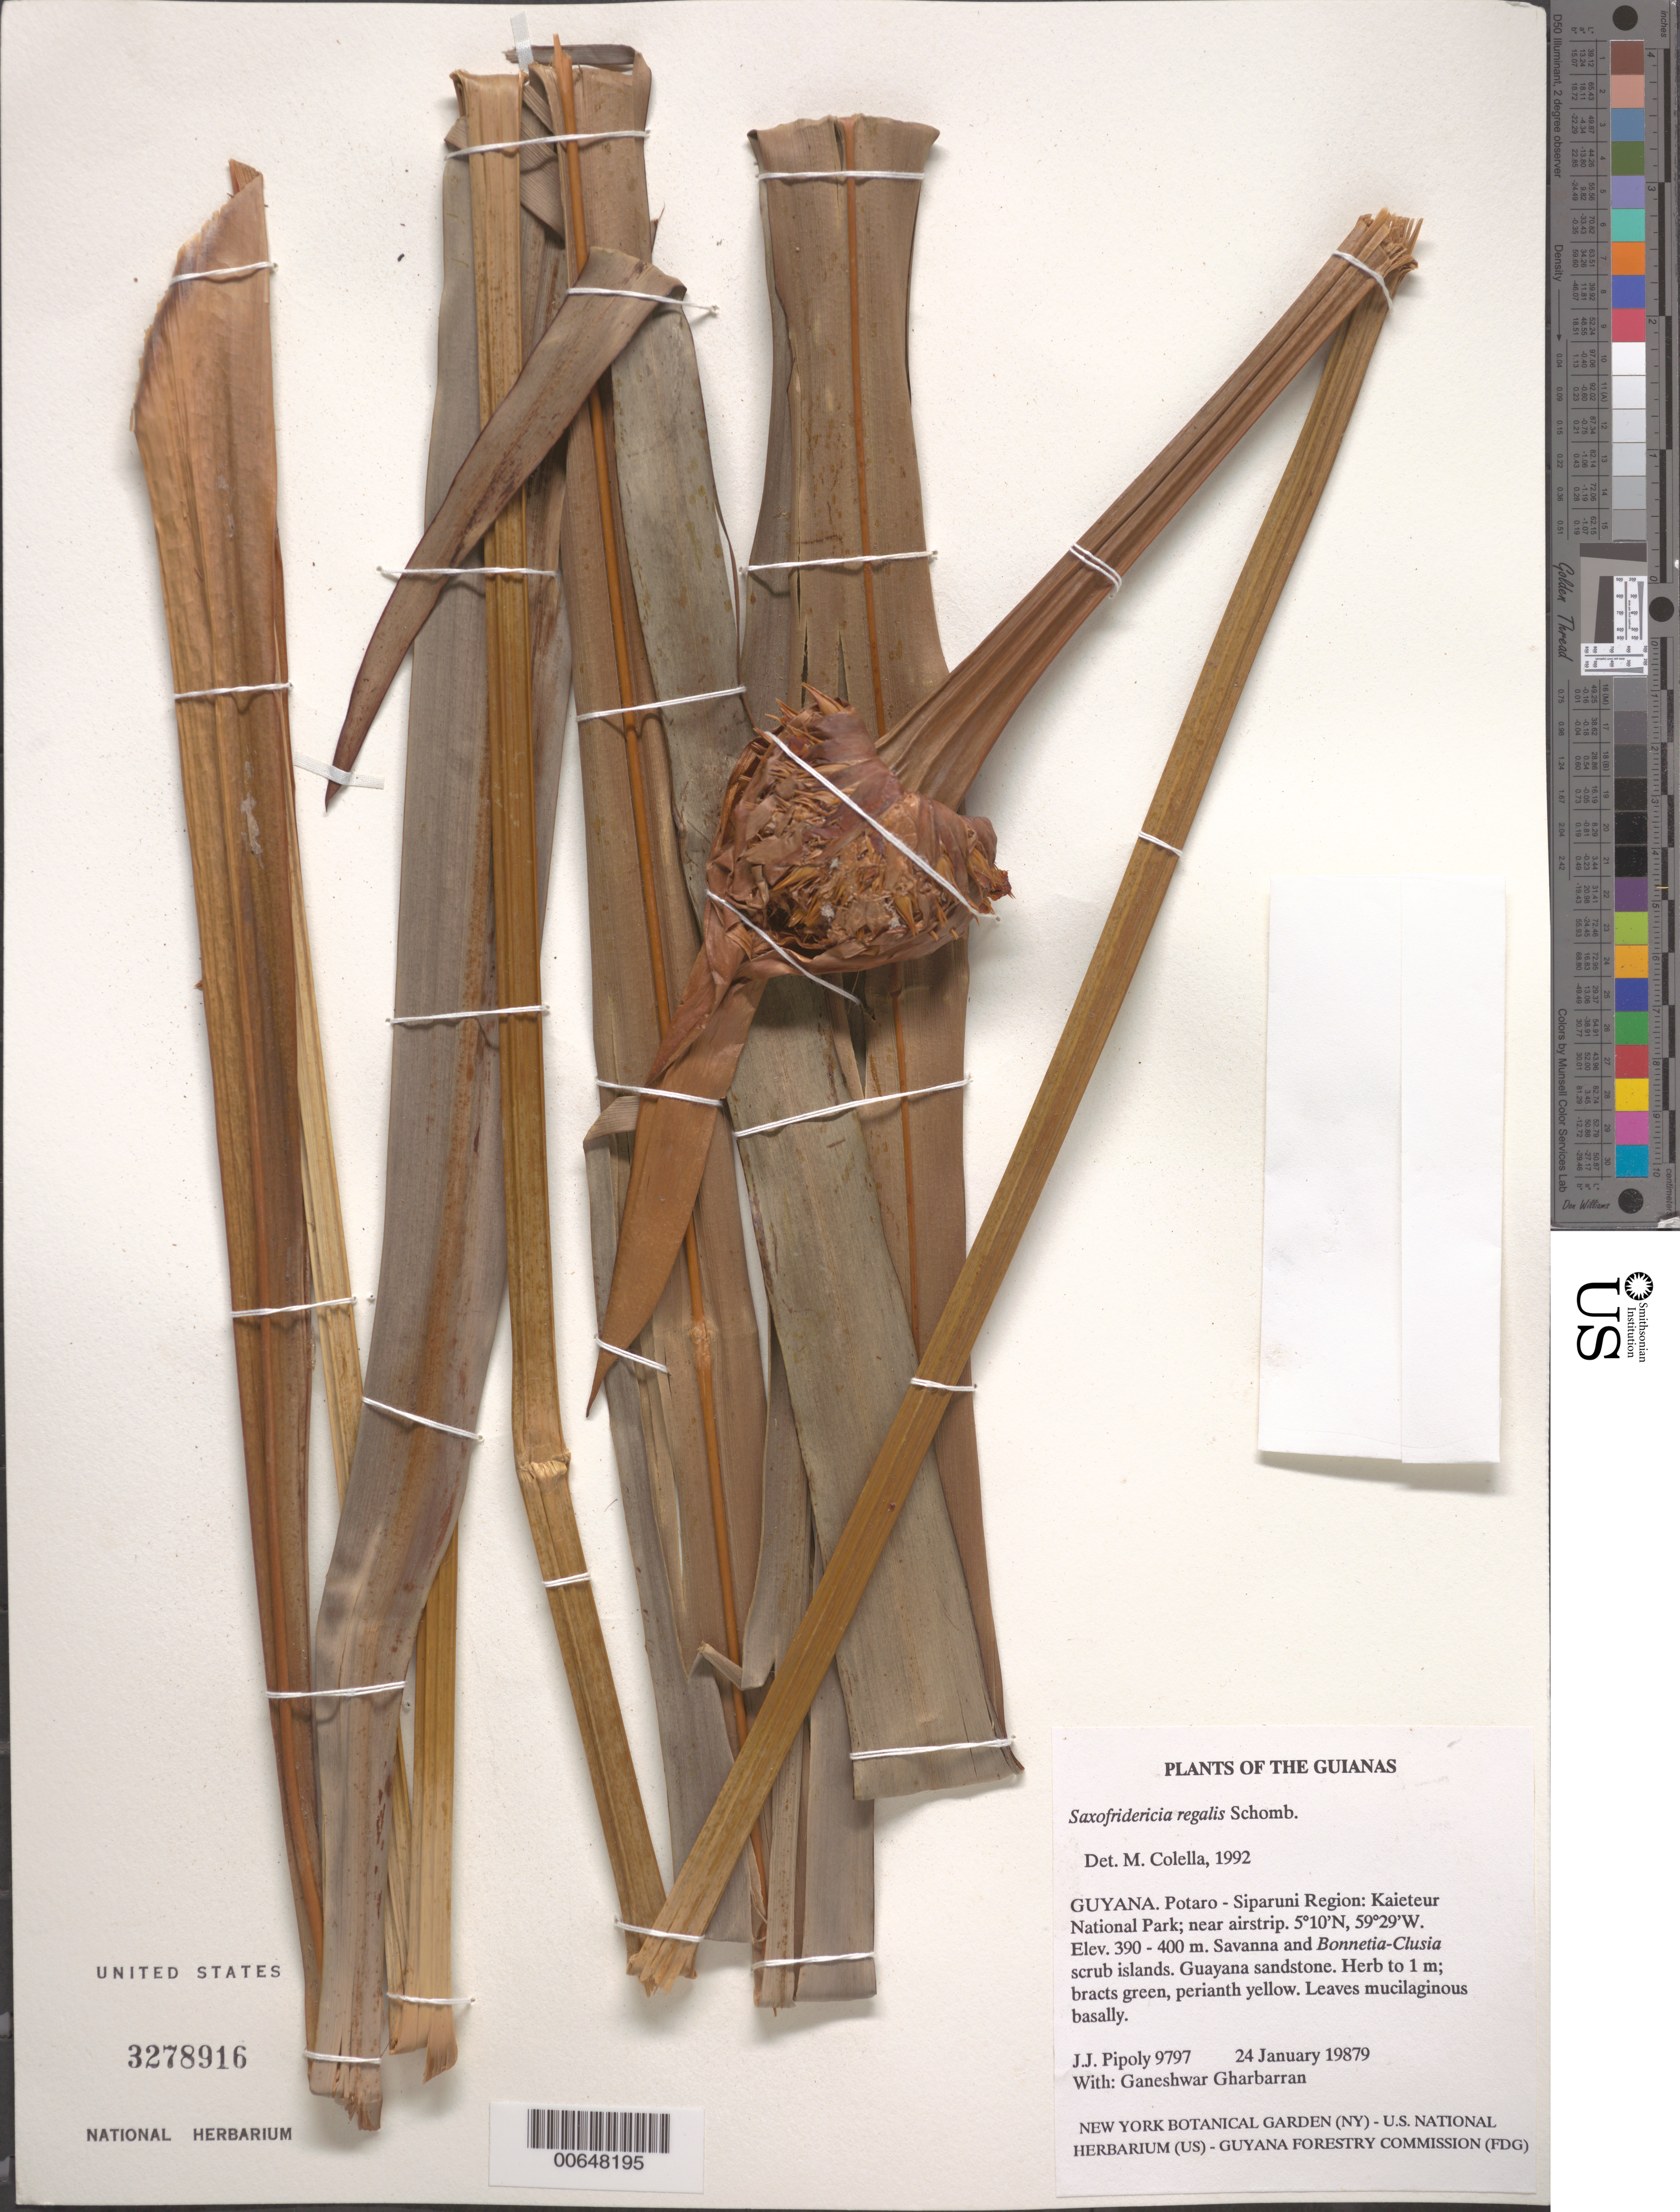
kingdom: Plantae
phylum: Tracheophyta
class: Liliopsida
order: Poales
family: Rapateaceae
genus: Saxofridericia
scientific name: Saxofridericia regalis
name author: R.H. Schomb.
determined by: Colella, M.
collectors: J. J. Pipoly & G. Gharbarran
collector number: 9797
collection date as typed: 24 January 1987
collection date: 1987-01-24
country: Guyana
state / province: Potaro-Siparuni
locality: Kaieteur National Park; near airstrip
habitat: Savanna and Bonnetia-Clusia scrub islands. Guayana sandstone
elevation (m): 390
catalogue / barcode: US 3278916